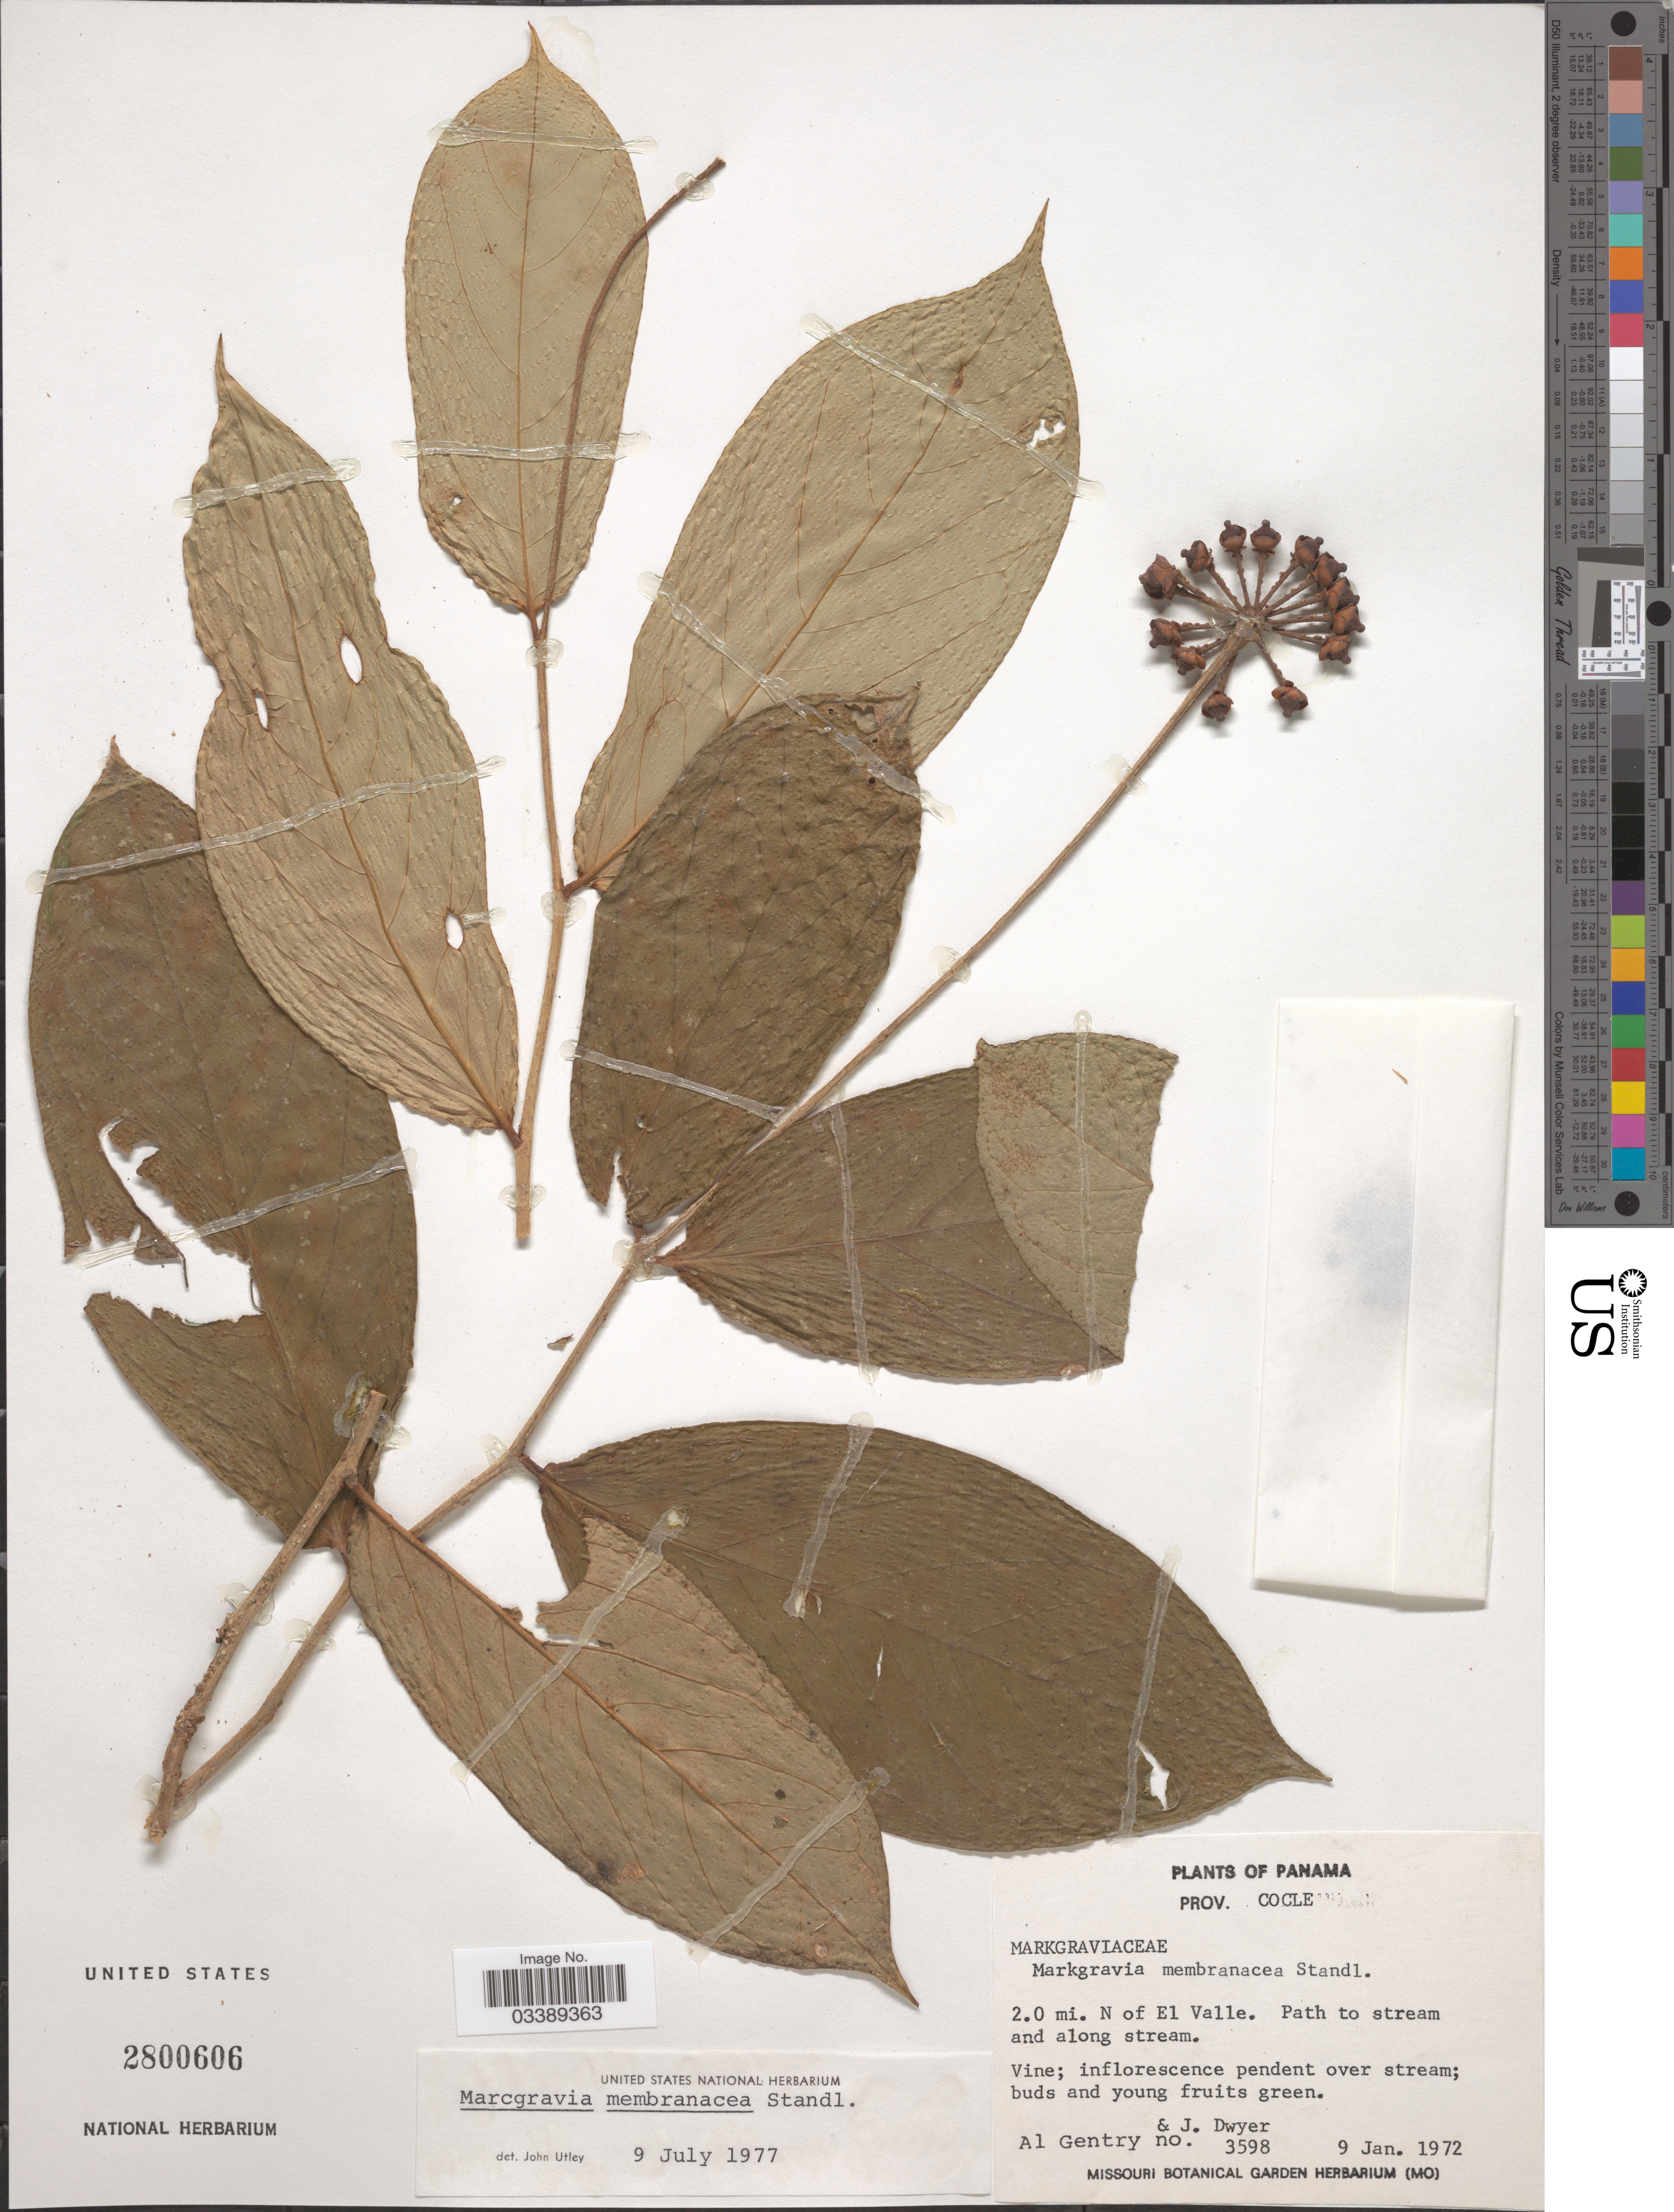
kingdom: Plantae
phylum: Tracheophyta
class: Magnoliopsida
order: Ericales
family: Marcgraviaceae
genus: Marcgravia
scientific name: Marcgravia membranacea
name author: Standl.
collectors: A. H. Gentry & J. Dwyer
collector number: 3598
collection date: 1972-01-09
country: Panama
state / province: Coclé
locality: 2.0 mi. E of El Valle. Path to stream and along stream.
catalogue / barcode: US 2800606